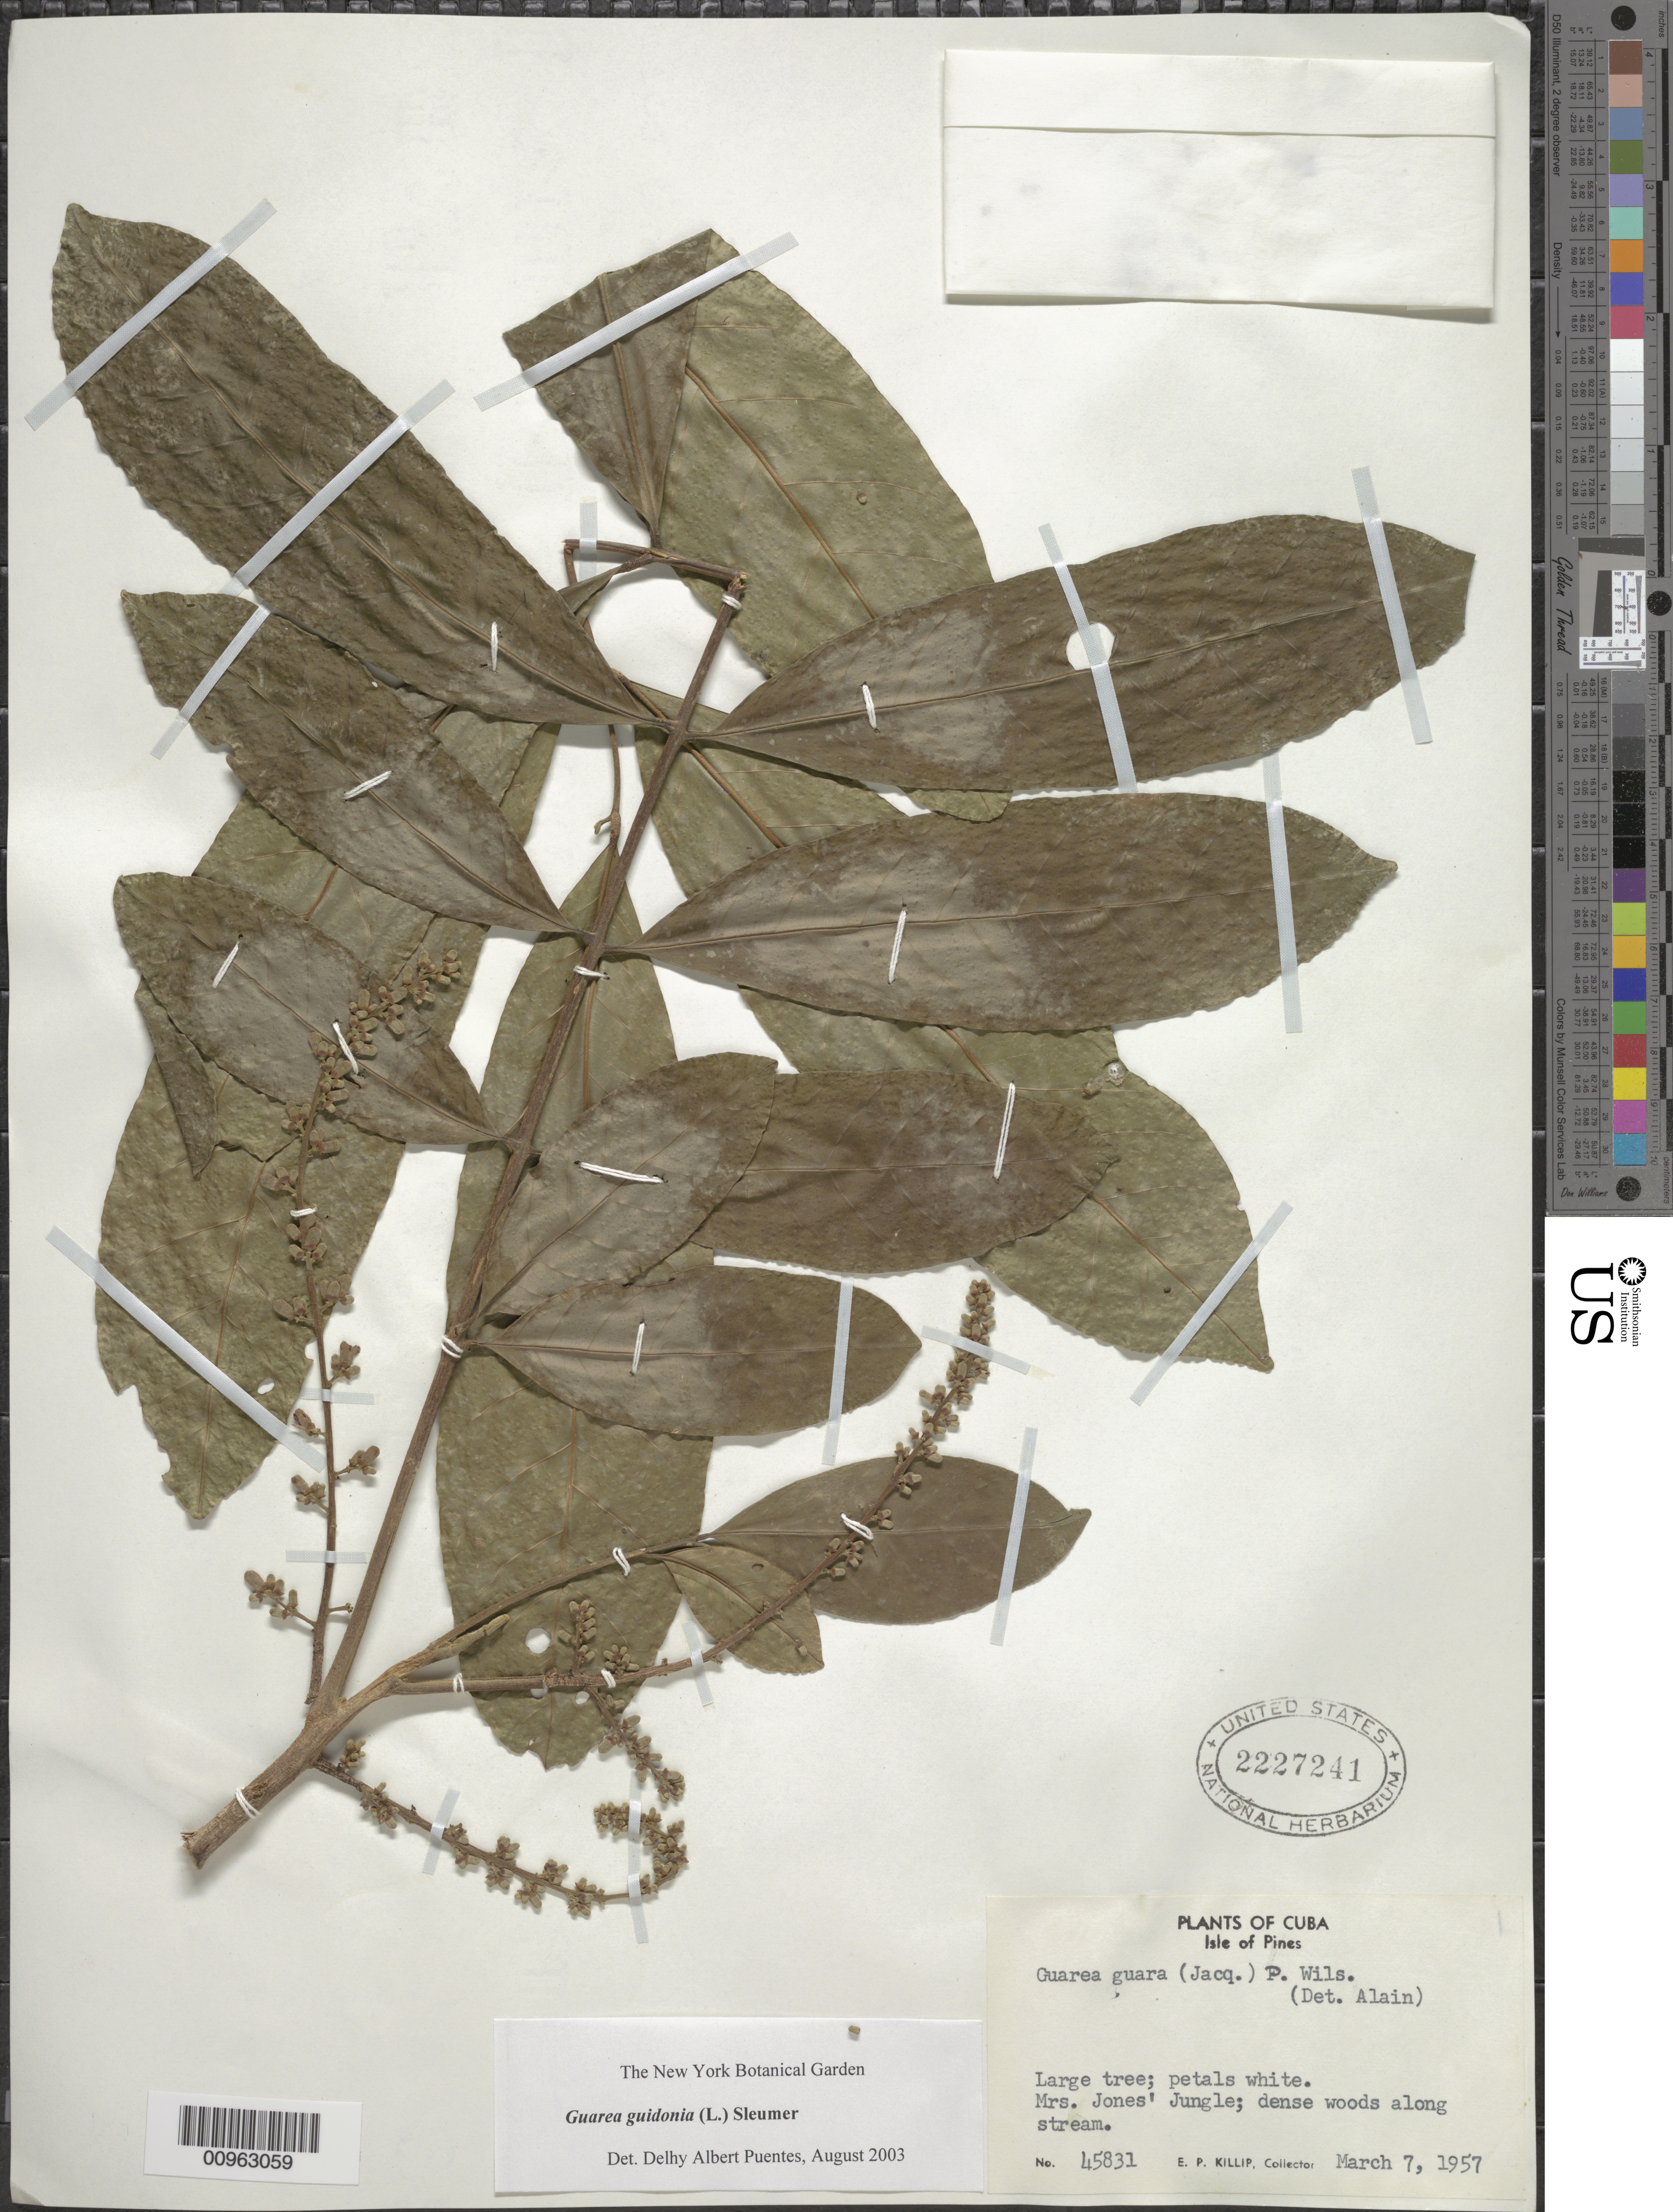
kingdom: Plantae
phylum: Tracheophyta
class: Magnoliopsida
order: Sapindales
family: Meliaceae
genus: Guarea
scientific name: Guarea guidonia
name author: (L.) Sleumer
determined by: Puentes, D. A.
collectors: E. P. Killip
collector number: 45831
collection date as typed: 07 Mar 1957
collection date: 1957-03-07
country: Cuba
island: Isla de la Juventud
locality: Mrs Jones' Jungle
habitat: Dense woods along stream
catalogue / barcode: US 2227241